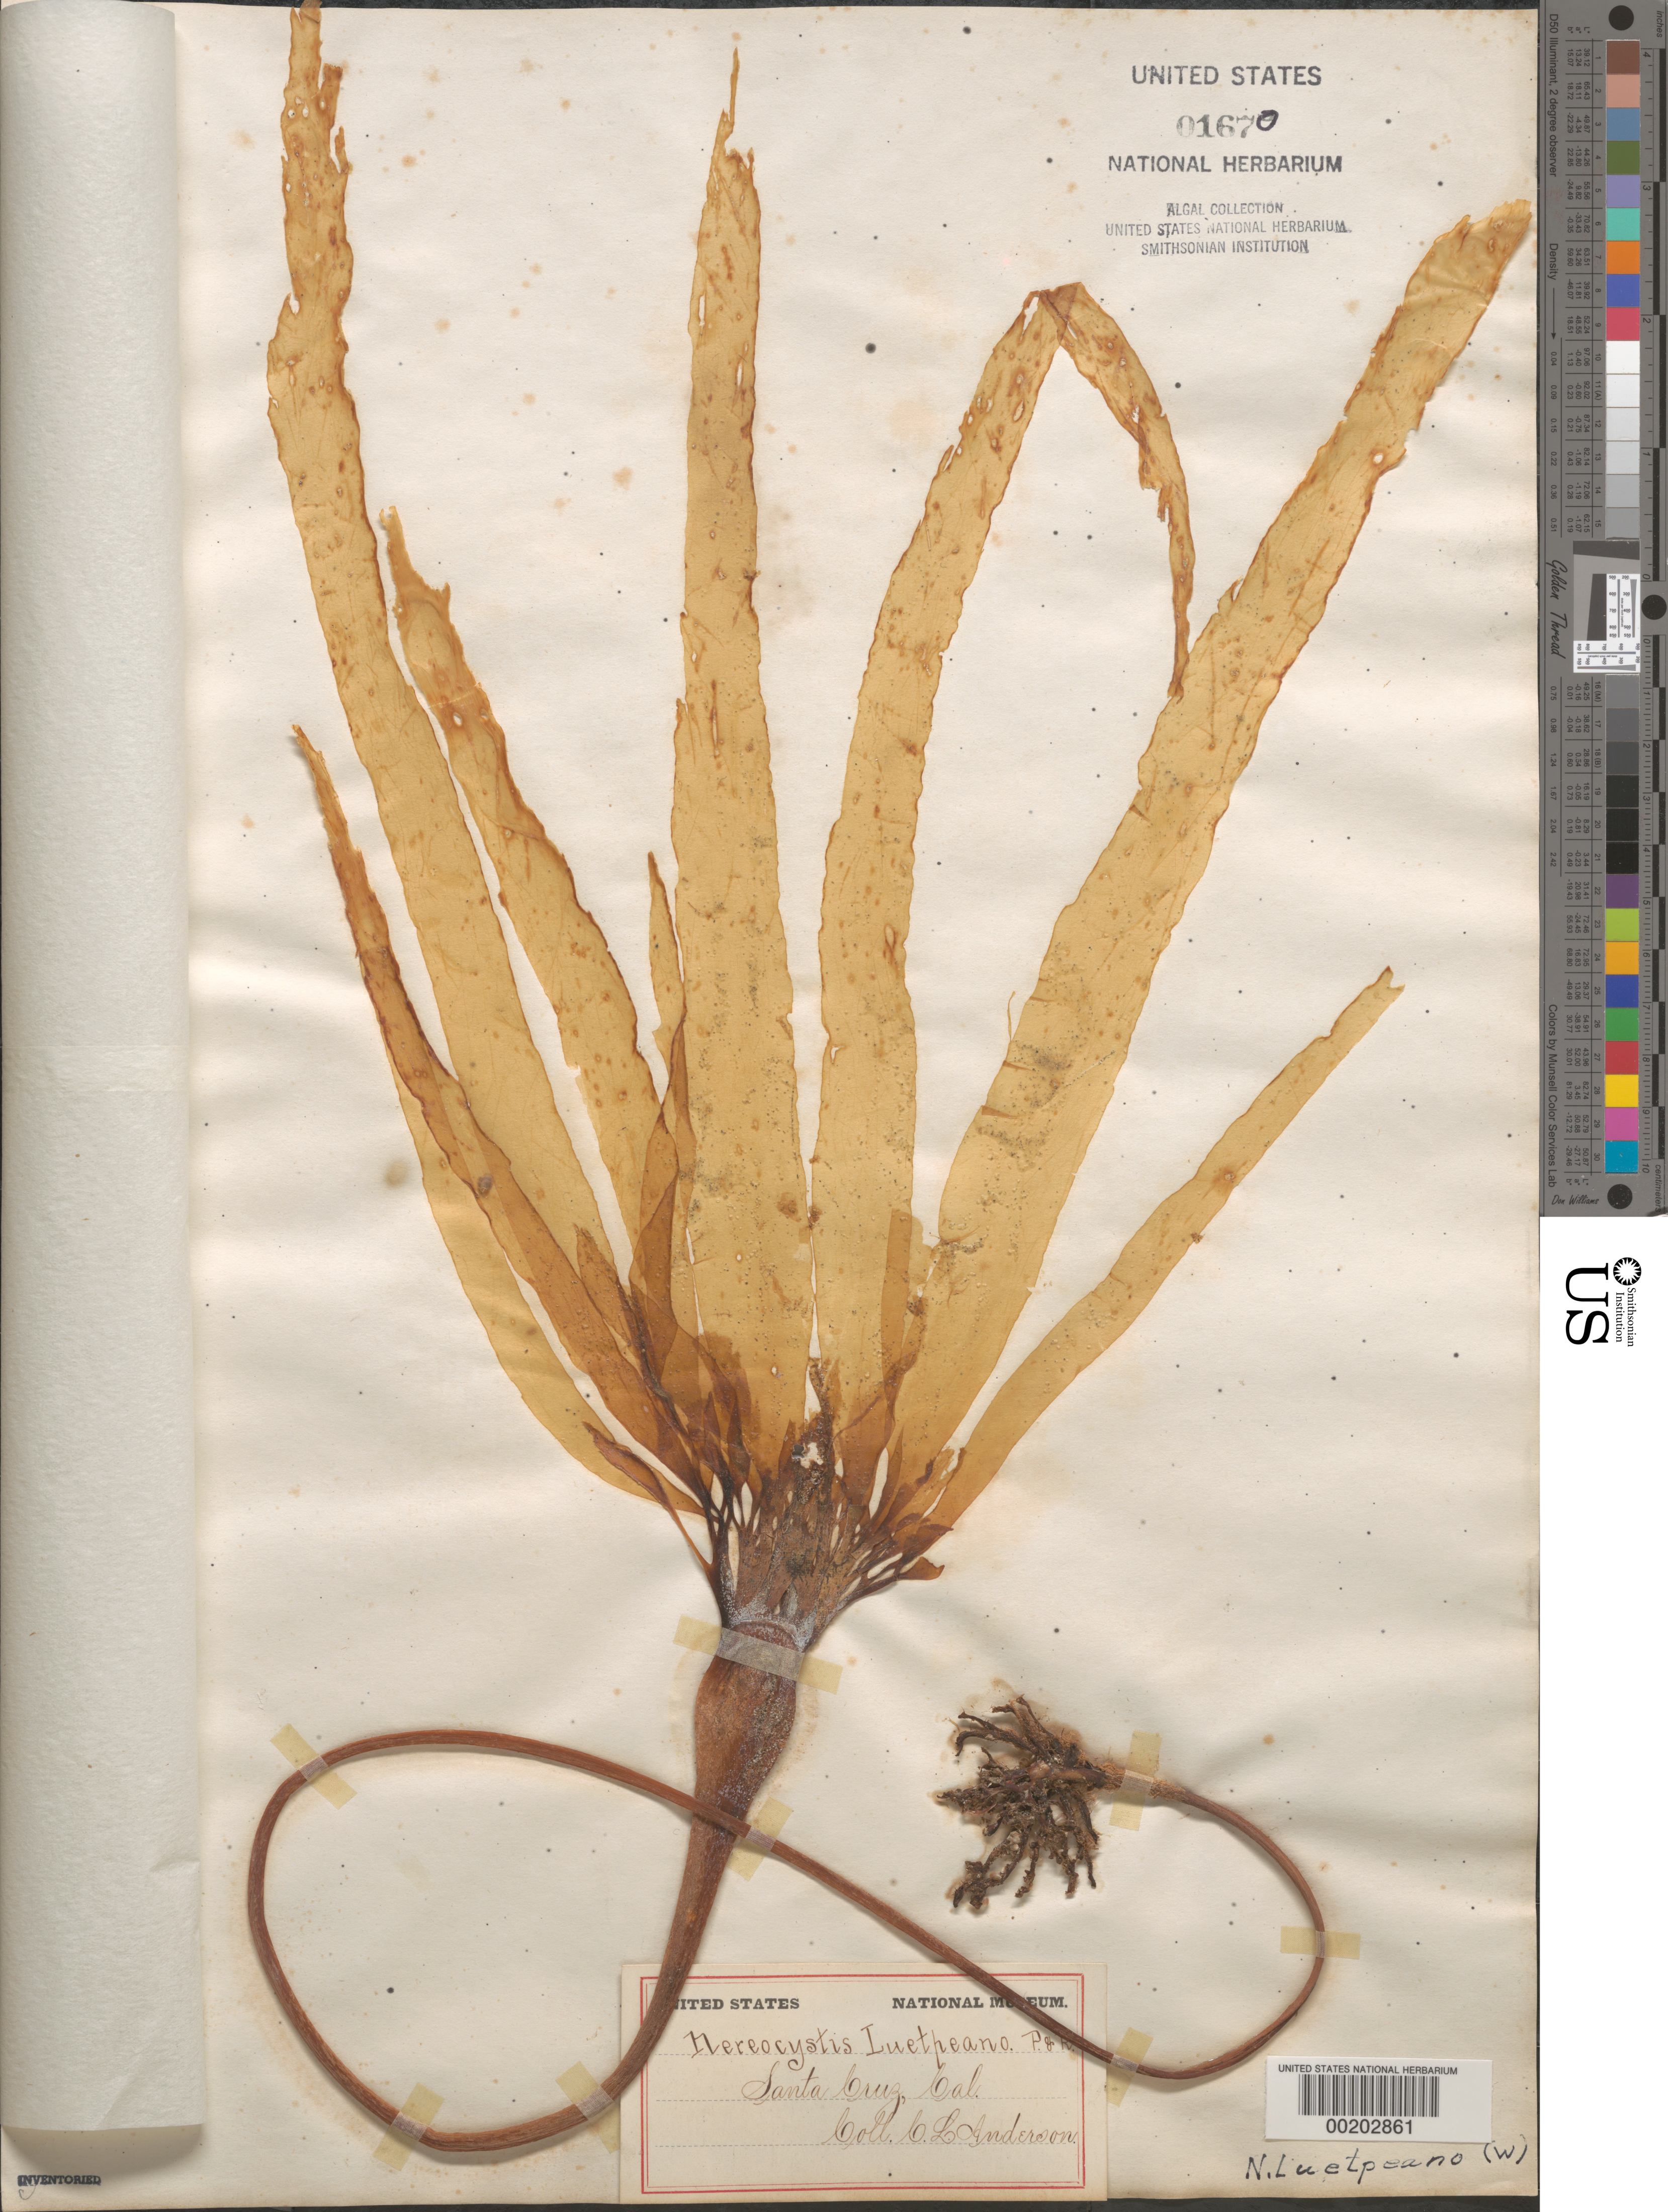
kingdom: Chromista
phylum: Ochrophyta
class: Phaeophyceae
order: Laminariales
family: Laminariaceae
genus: Nereocystis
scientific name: Nereocystis luetkeana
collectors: C. L. Anderson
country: United States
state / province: California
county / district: Santa Cruz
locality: Santa Cruz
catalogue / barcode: US 1670